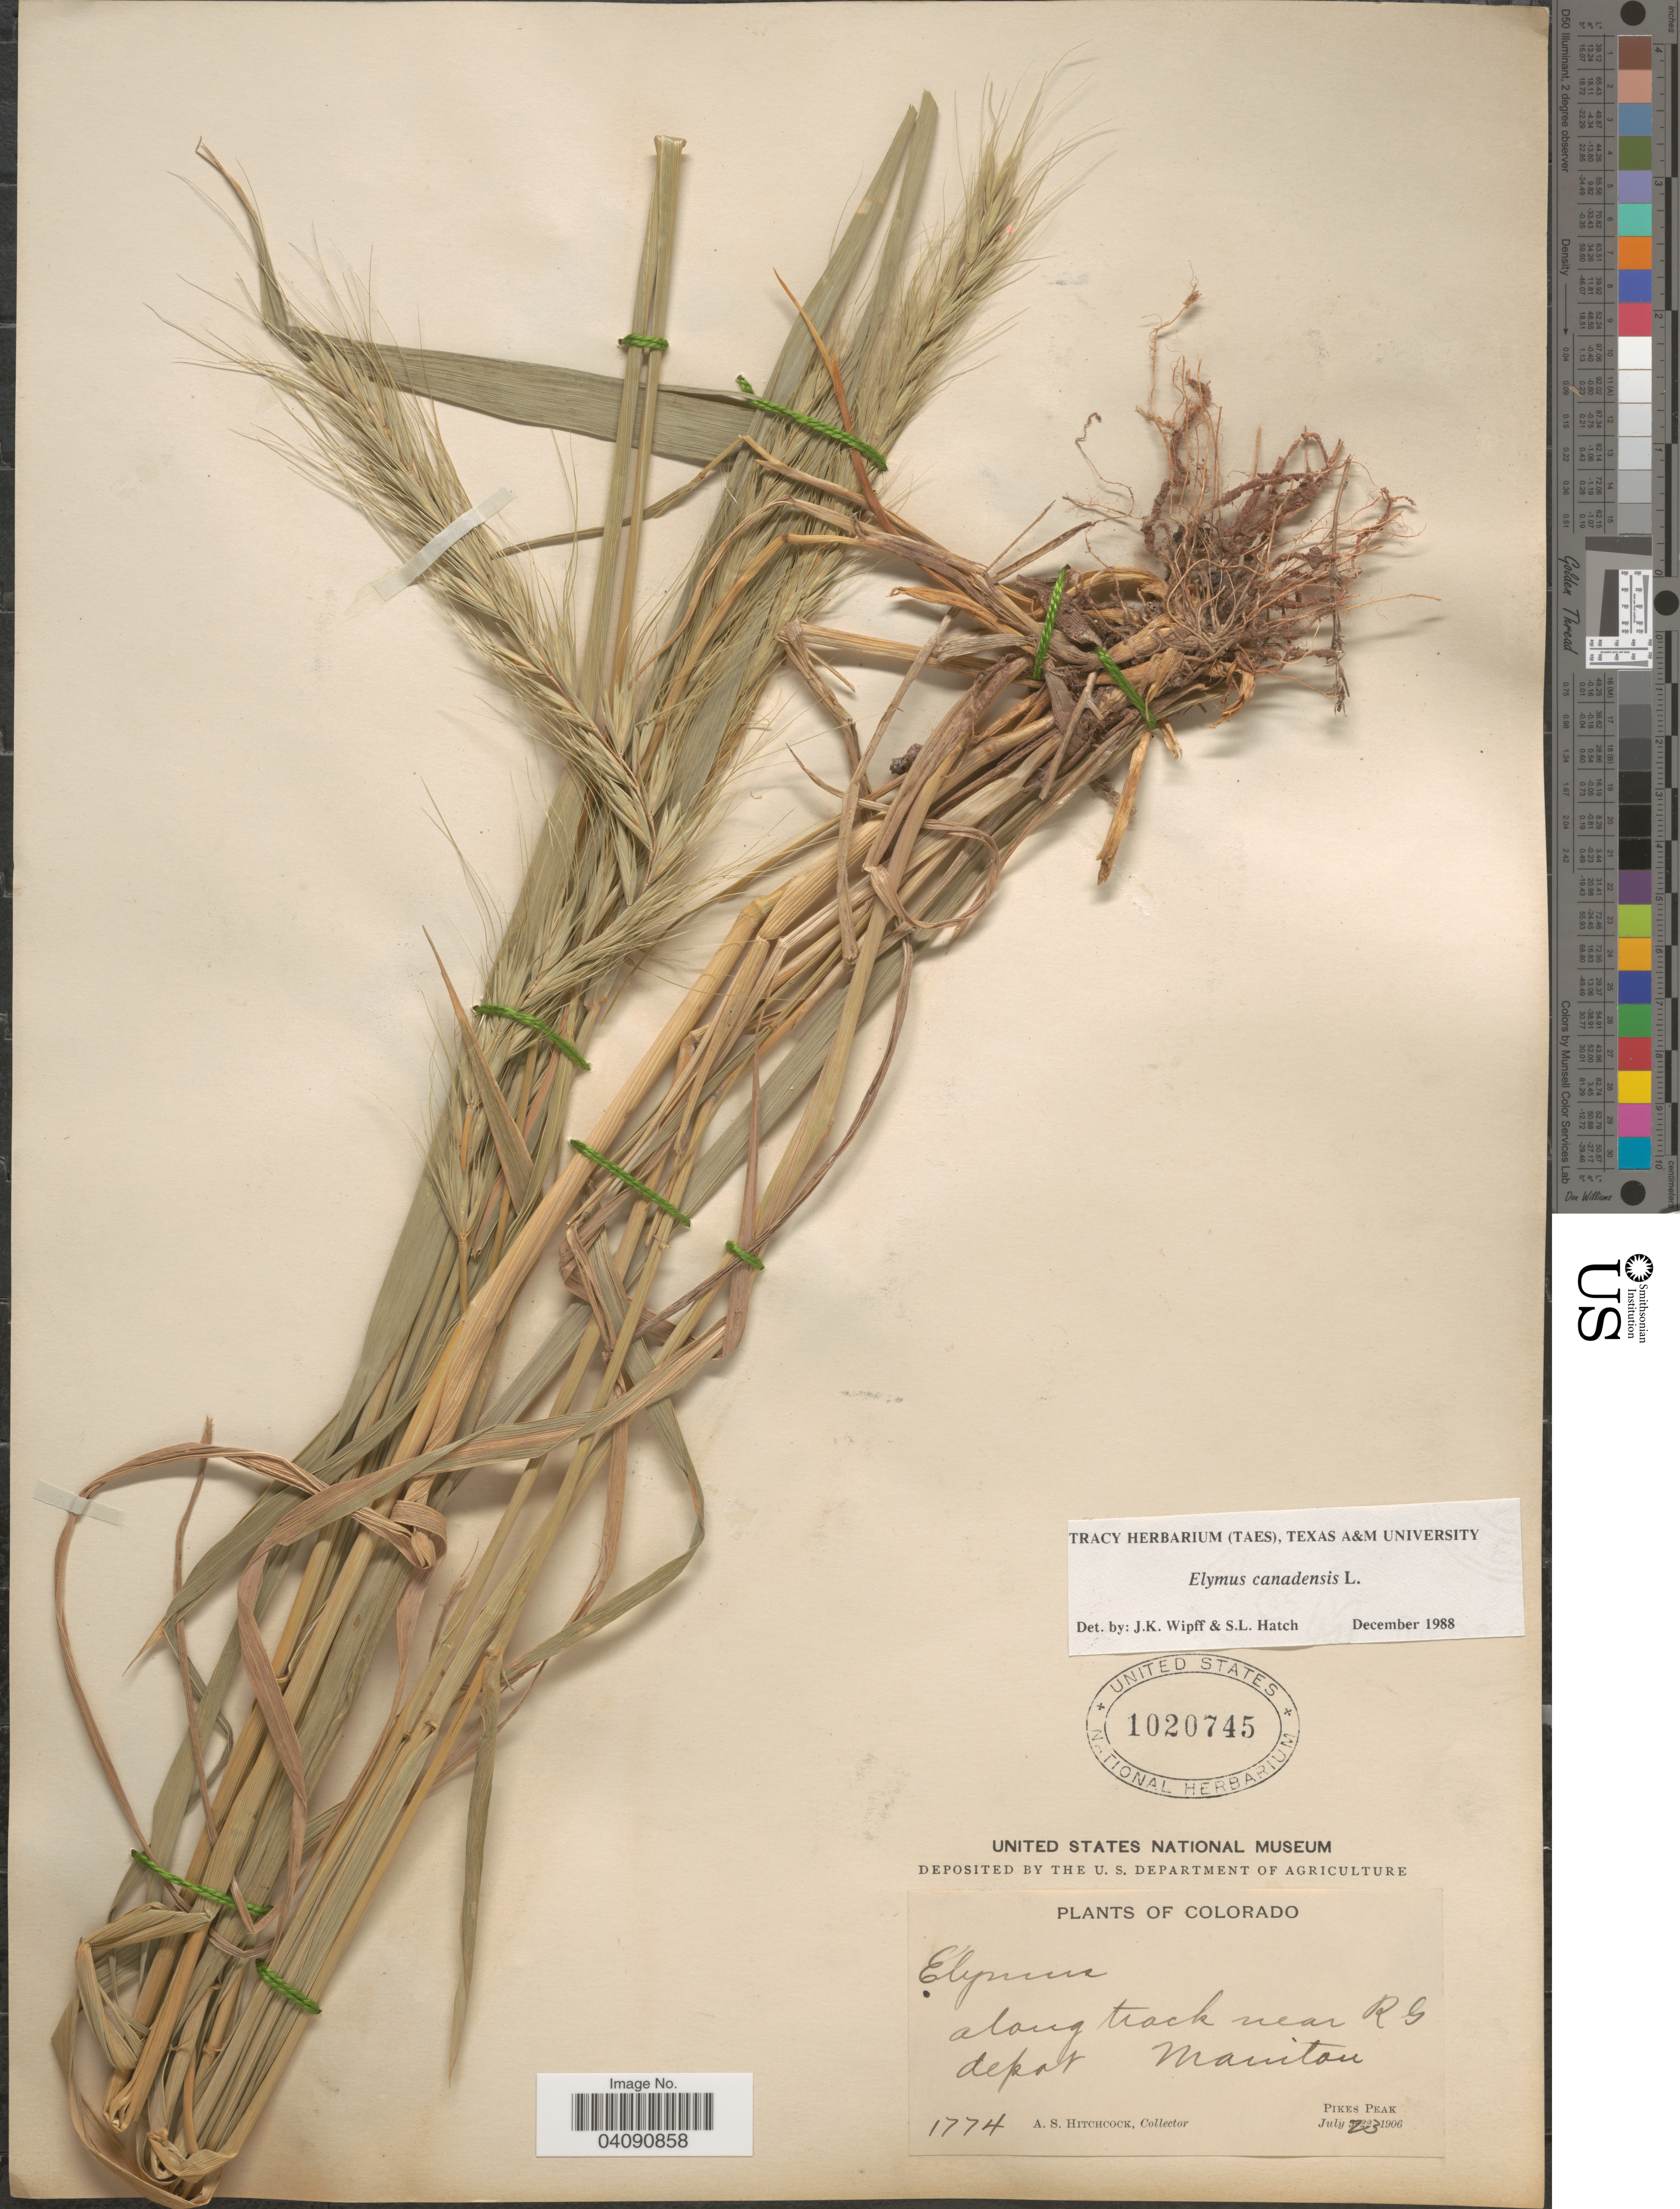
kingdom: Plantae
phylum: Tracheophyta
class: Liliopsida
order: Poales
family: Poaceae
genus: Elymus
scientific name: Elymus canadensis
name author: L.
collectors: A. S. Hitchcock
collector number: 1774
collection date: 1906-07-23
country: United States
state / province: Colorado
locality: Along track near R. G depart. Manitou. Pikes Peak.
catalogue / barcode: US 1020745